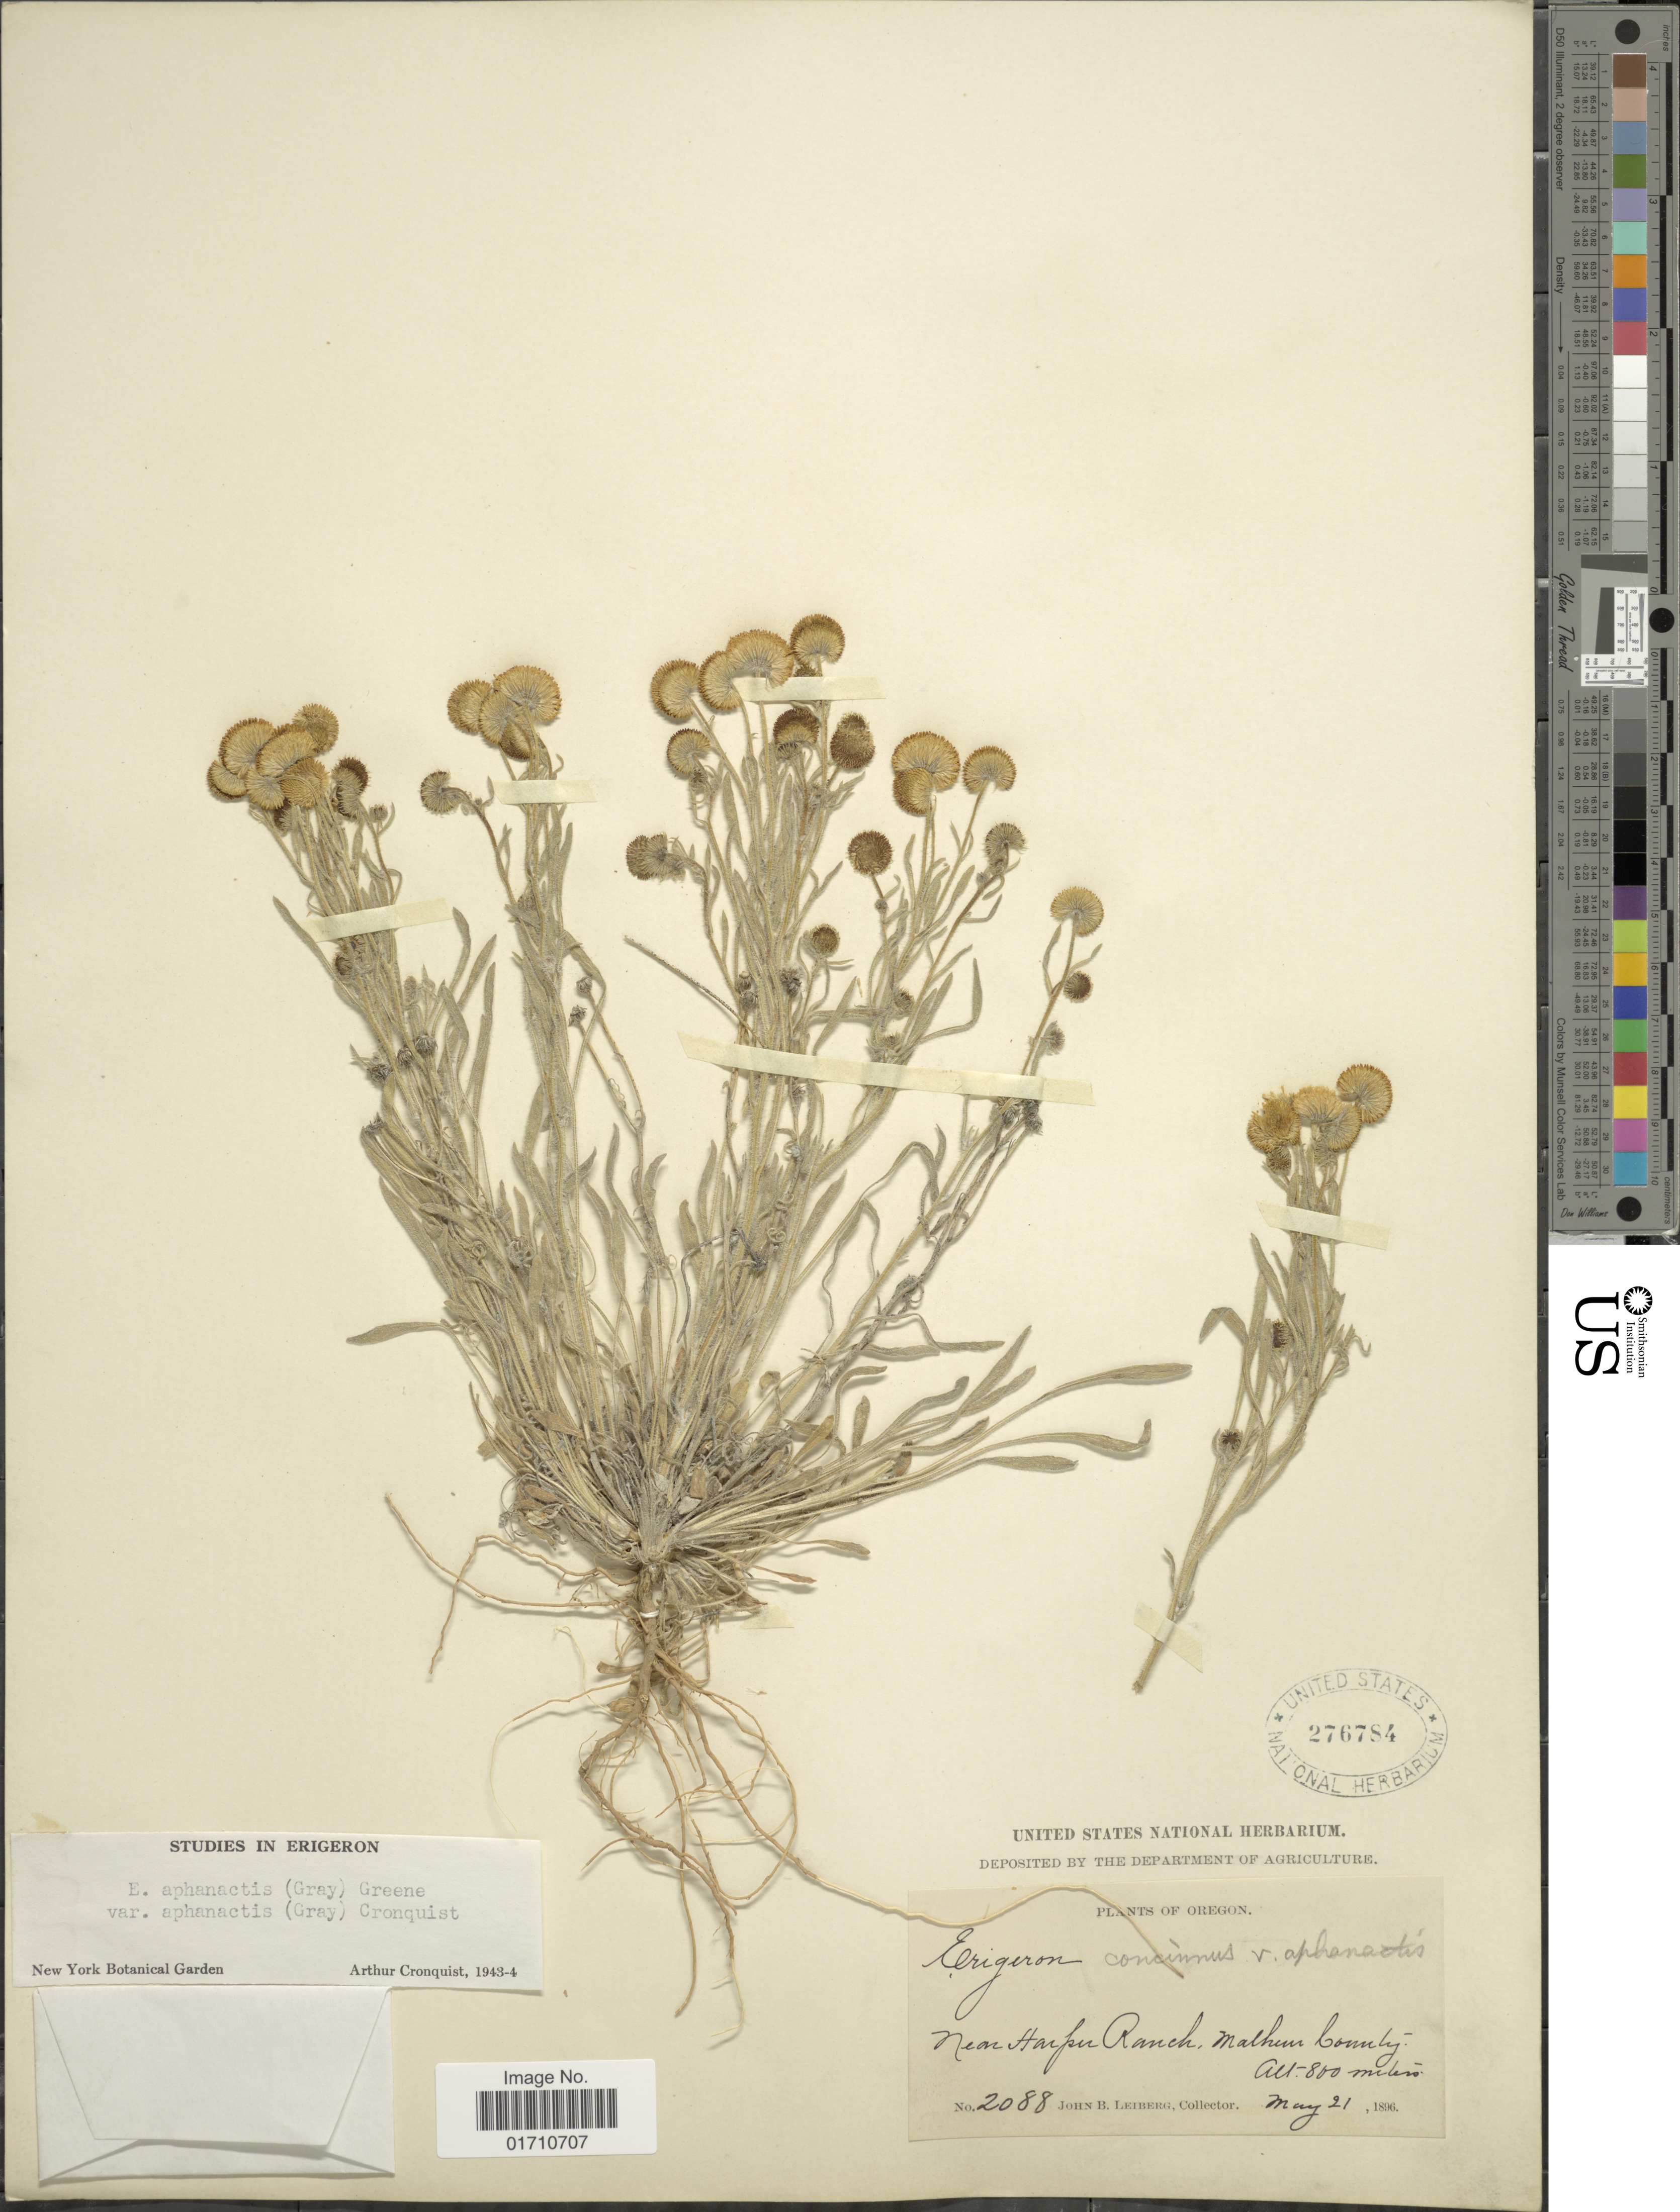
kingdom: Plantae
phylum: Tracheophyta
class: Magnoliopsida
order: Asterales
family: Asteraceae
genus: Erigeron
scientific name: Erigeron aphanactis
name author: (A. Gray) Greene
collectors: J. B. Leiberg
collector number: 2088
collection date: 1896-05-21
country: United States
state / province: Oregon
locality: Near Harper Ranch, Malhur County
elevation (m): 800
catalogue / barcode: US 276784